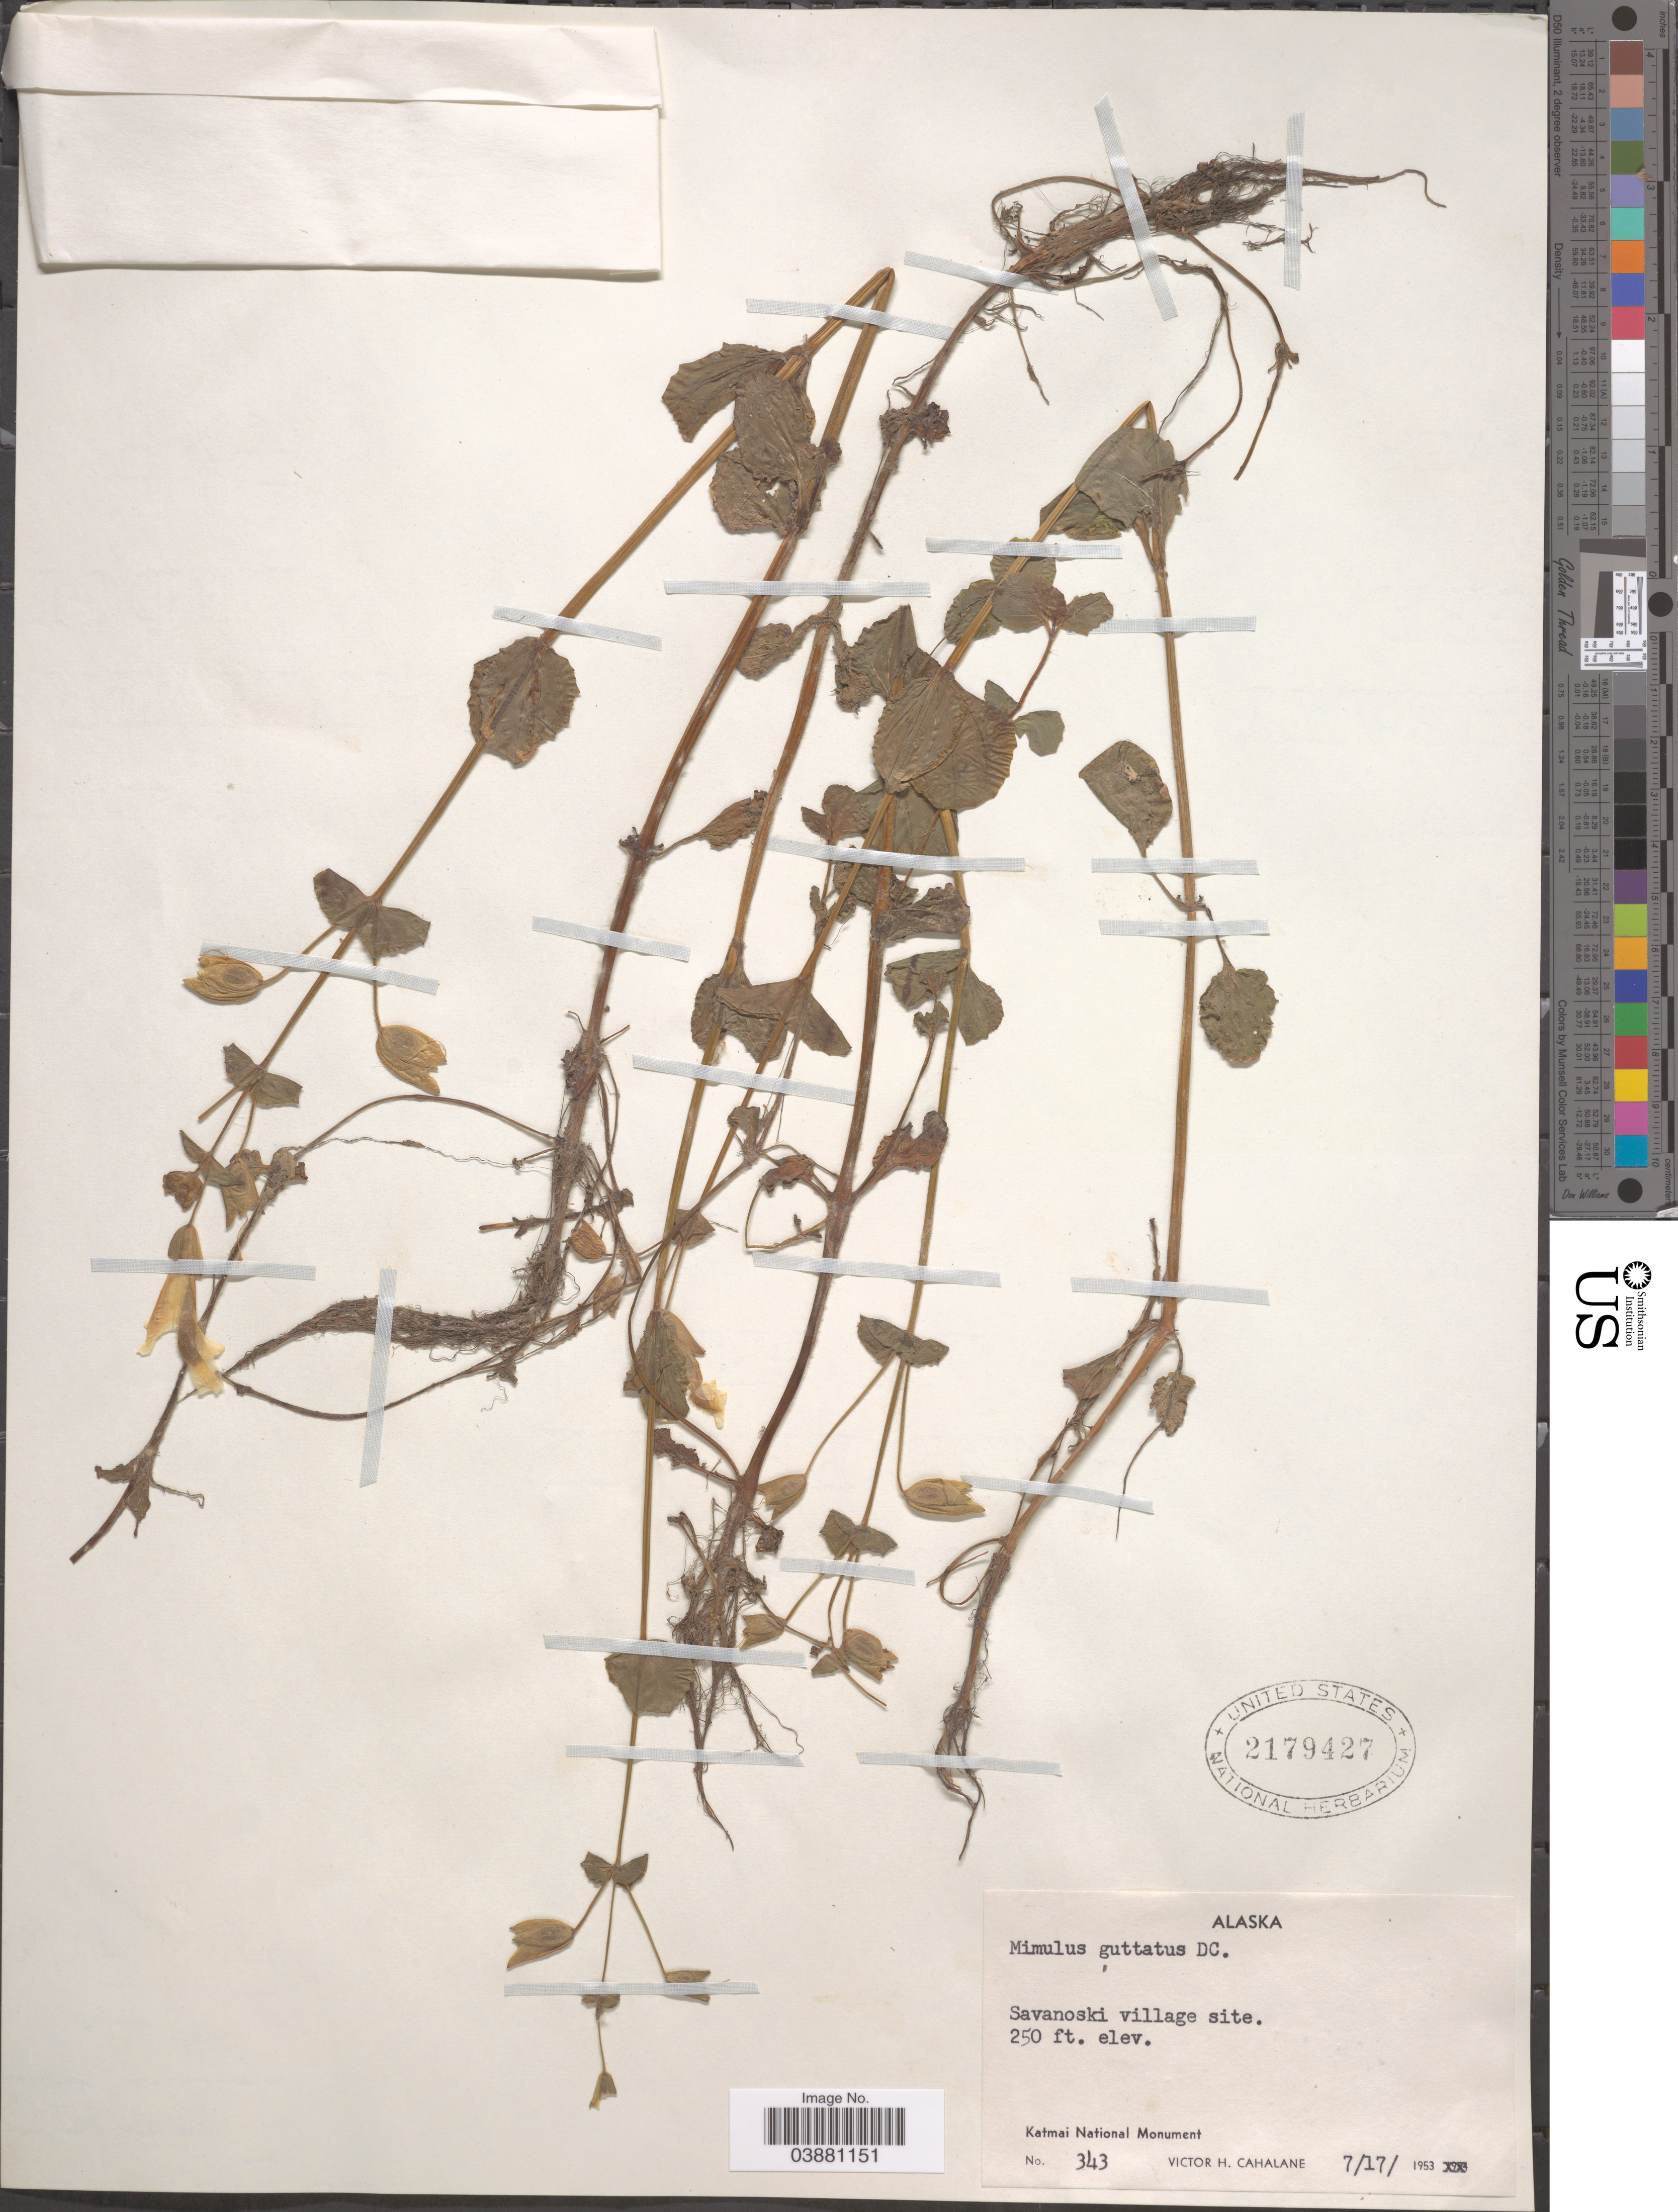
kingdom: Plantae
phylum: Tracheophyta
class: Magnoliopsida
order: Lamiales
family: Phrymaceae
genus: Mimulus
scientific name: Mimulus guttatus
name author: DC.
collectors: V. Cahalane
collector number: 343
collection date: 1953-07-17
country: United States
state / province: Alaska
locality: Savanoski village site. Katmai National Monument.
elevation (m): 76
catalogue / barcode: US 2179427